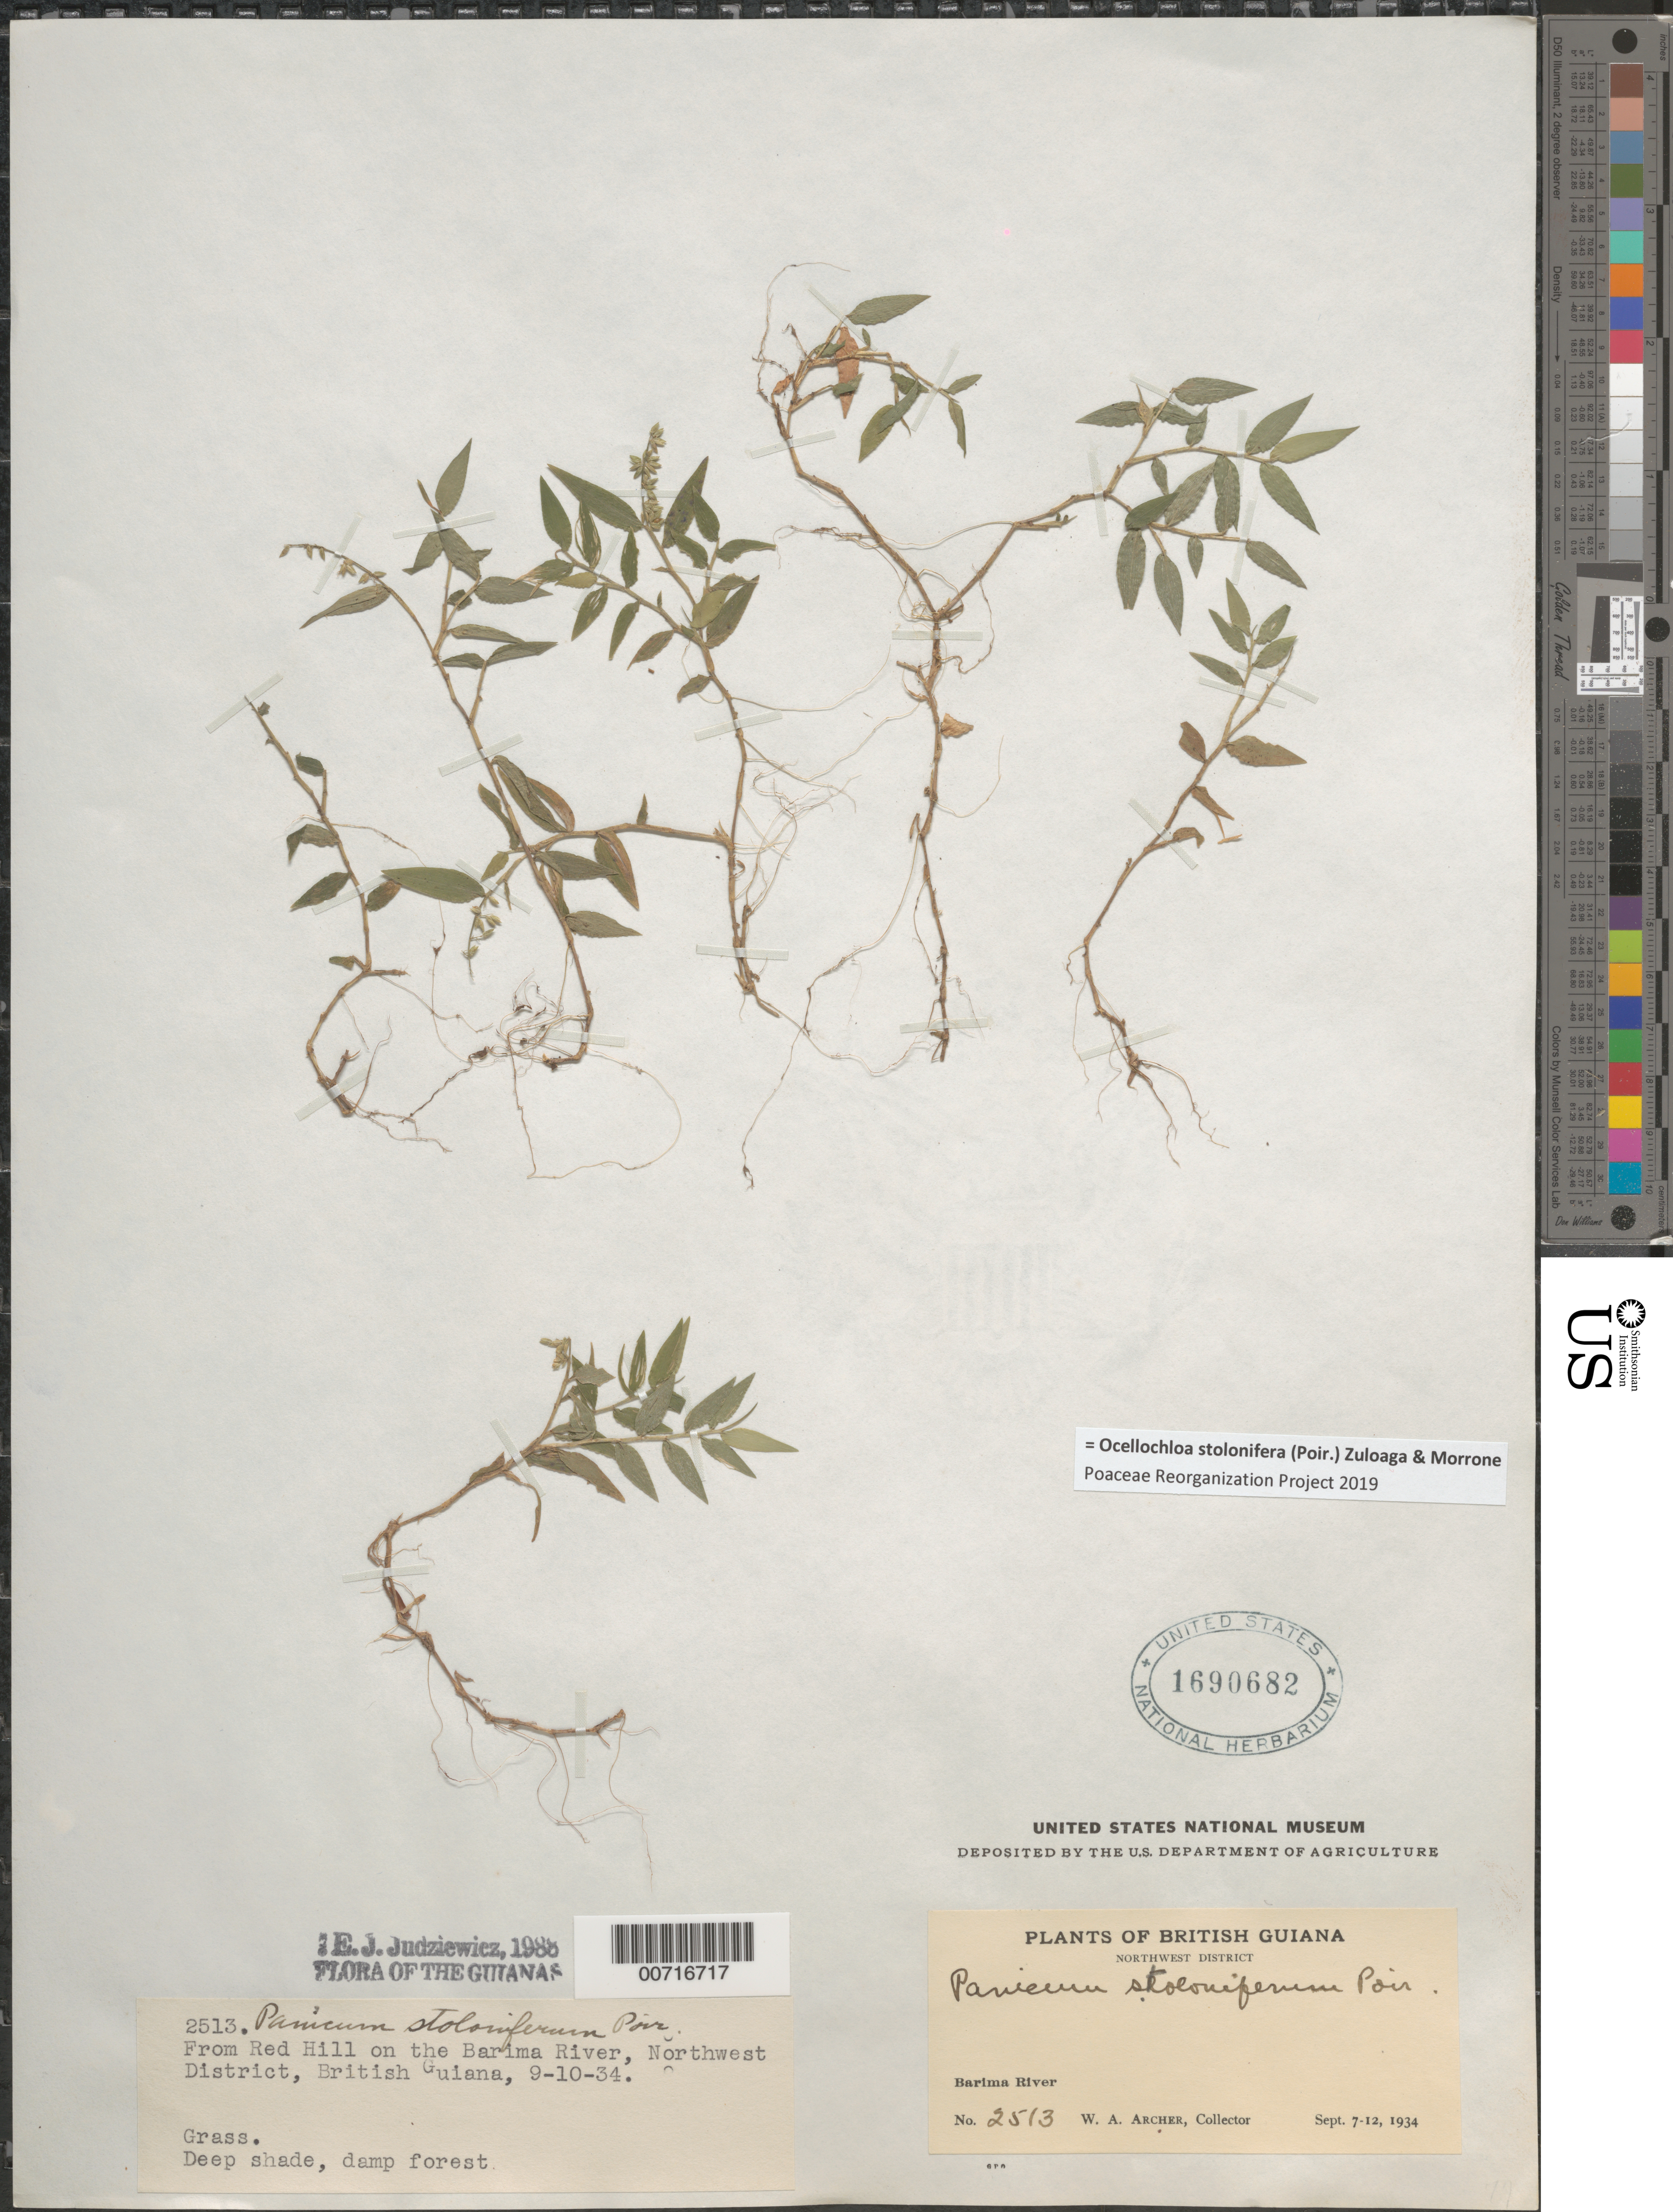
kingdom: Plantae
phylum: Tracheophyta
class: Liliopsida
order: Poales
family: Poaceae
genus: Panicum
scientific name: Panicum stoloniferum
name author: Poir.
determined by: Judziewicz, E. J.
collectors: W. A. Archer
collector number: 2513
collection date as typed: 7-Sep-34 to 12-Sep-34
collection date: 1934-09-07/1934-09-12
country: Guyana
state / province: Barima-Waini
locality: Barima R., Red Hill, NW Dist.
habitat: Deep shade, damp forest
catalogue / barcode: US 1690682